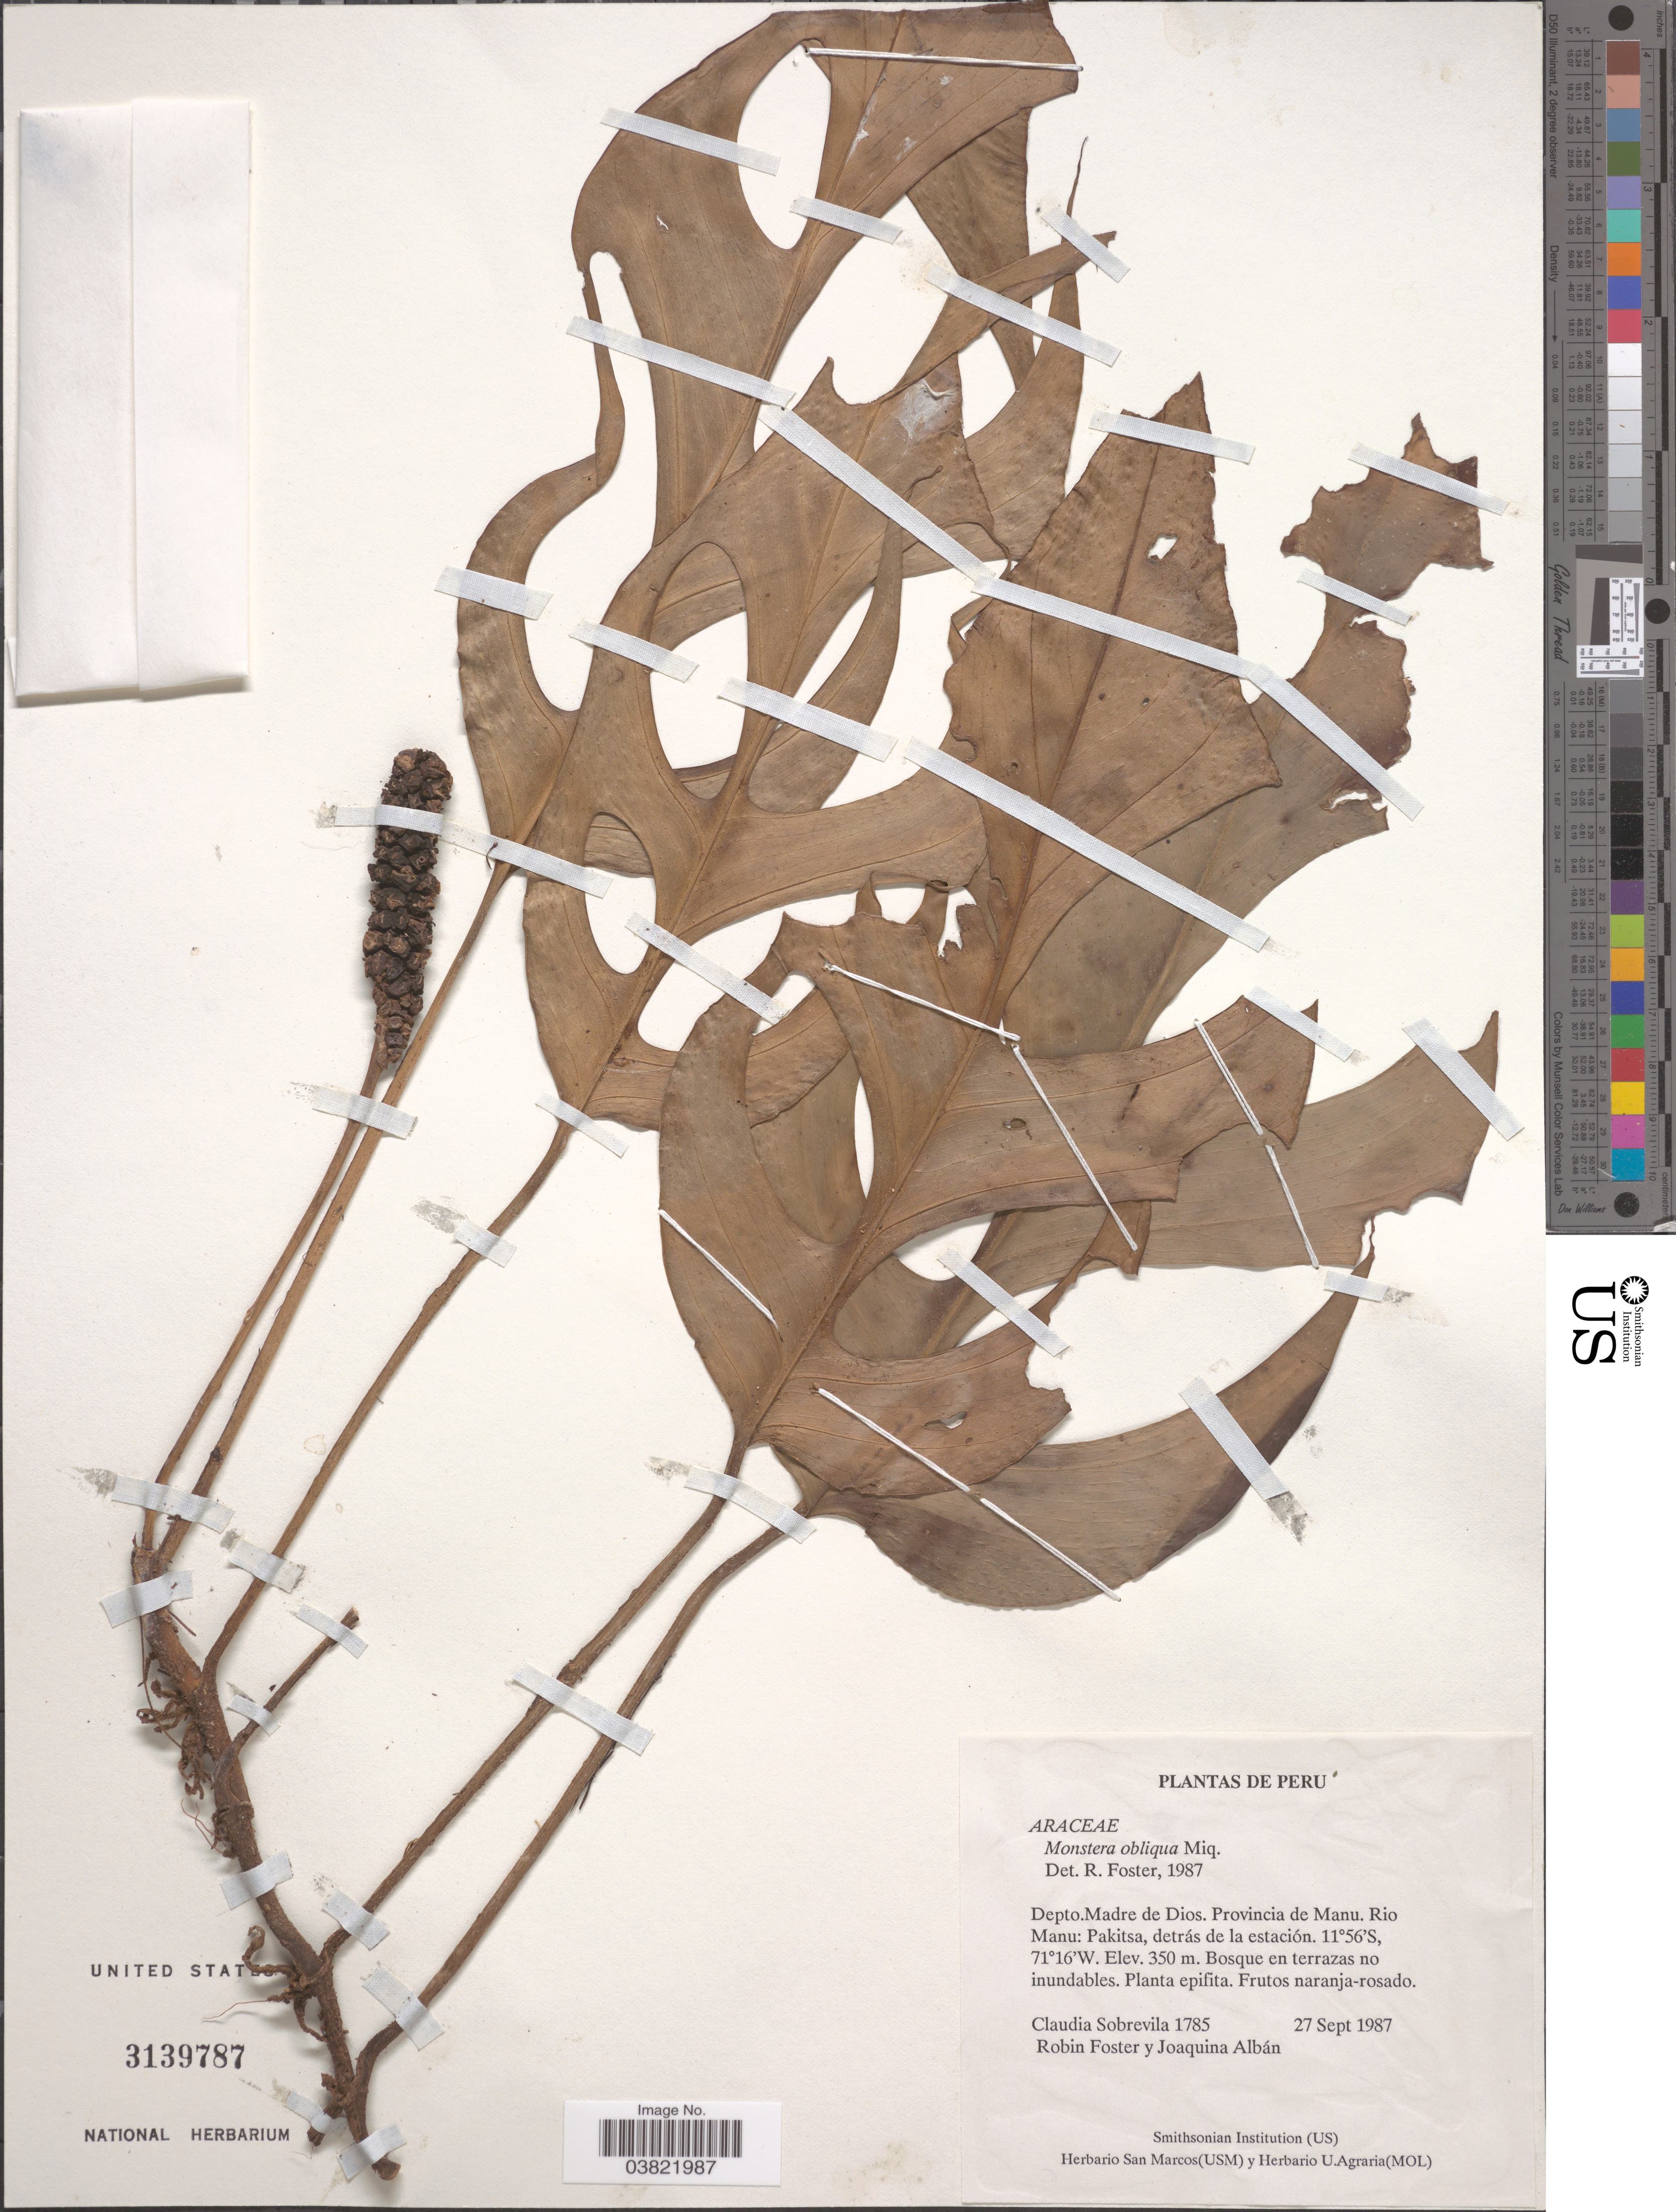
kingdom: Plantae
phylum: Tracheophyta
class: Liliopsida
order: Alismatales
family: Araceae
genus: Monstera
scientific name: Monstera obliqua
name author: Miq.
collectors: C. Sobrevila, R. B. Foster & J. Alban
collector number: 1785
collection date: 1987-09-27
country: Peru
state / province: Madre de Dios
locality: Depto. Madre de Dios. Provincia de Manu. Rio Manu: Pakitsa, detrás de la estación.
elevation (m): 350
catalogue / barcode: US 3139787